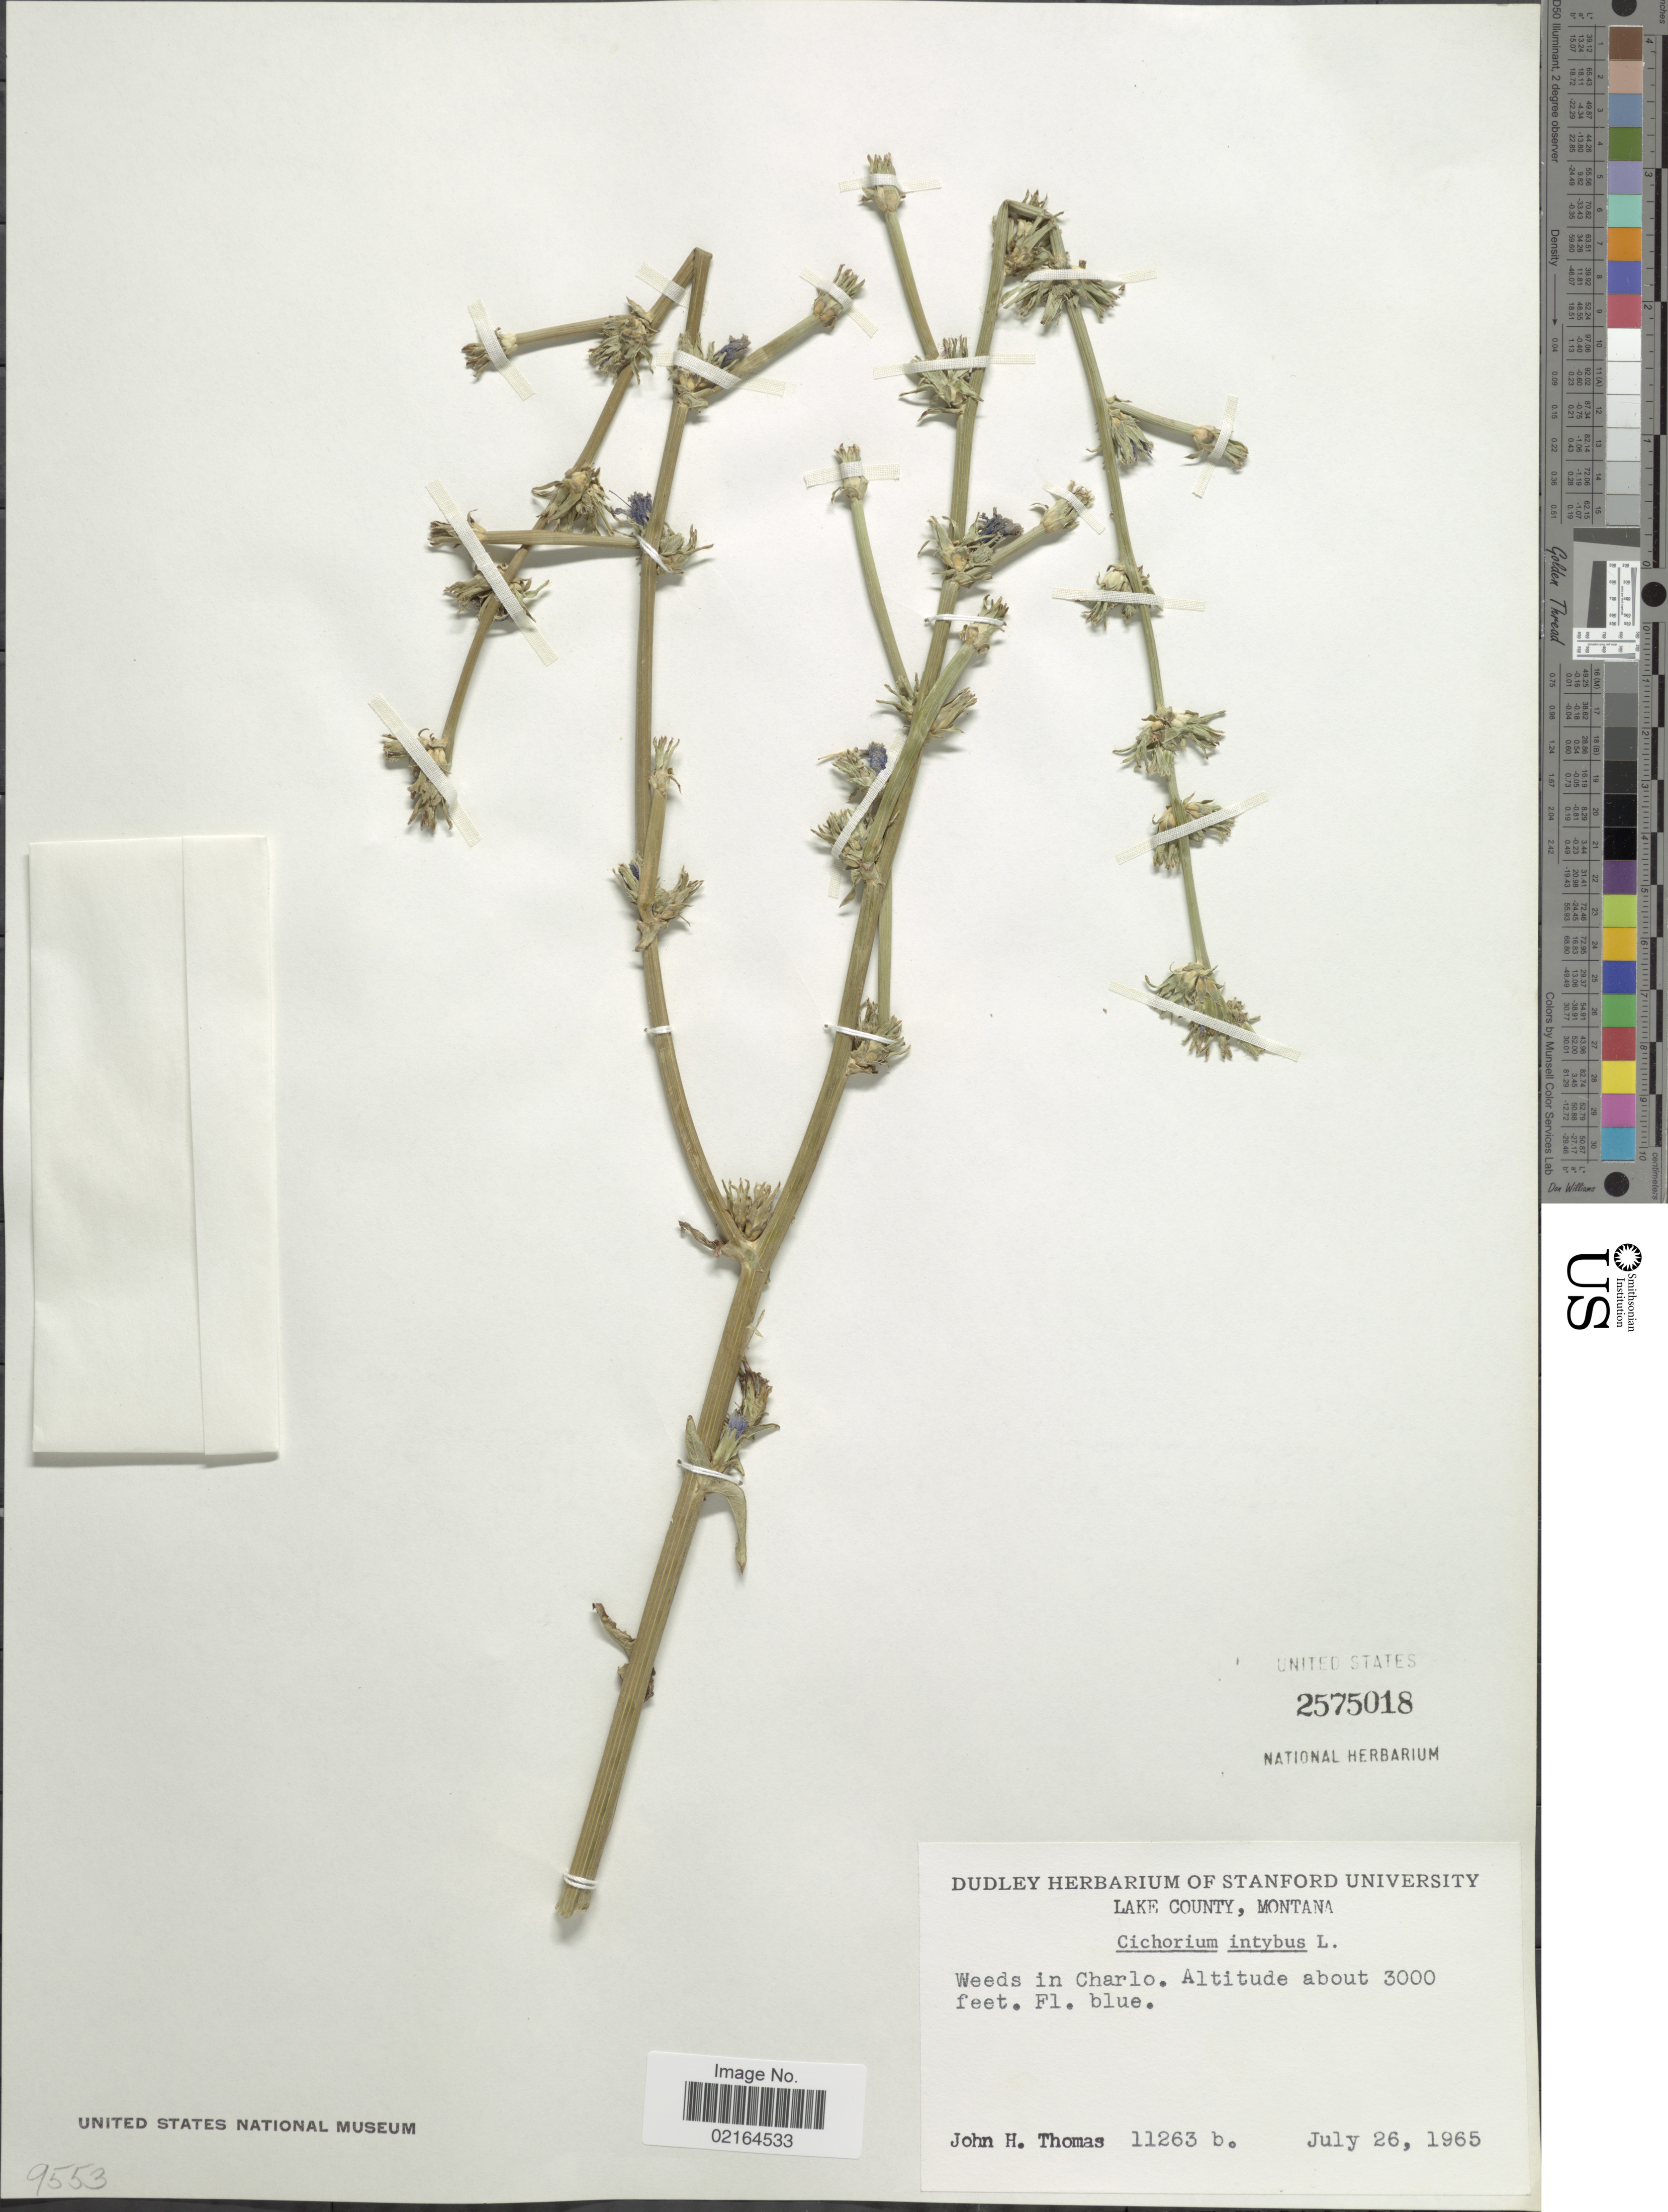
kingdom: Plantae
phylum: Tracheophyta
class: Magnoliopsida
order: Asterales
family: Asteraceae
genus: Cichorium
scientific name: Cichorium intybus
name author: L.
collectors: J. H. Thomas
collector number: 11263 b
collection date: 1965-07-26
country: United States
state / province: Montana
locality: Lake County, Charlo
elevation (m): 914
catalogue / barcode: US 2575018